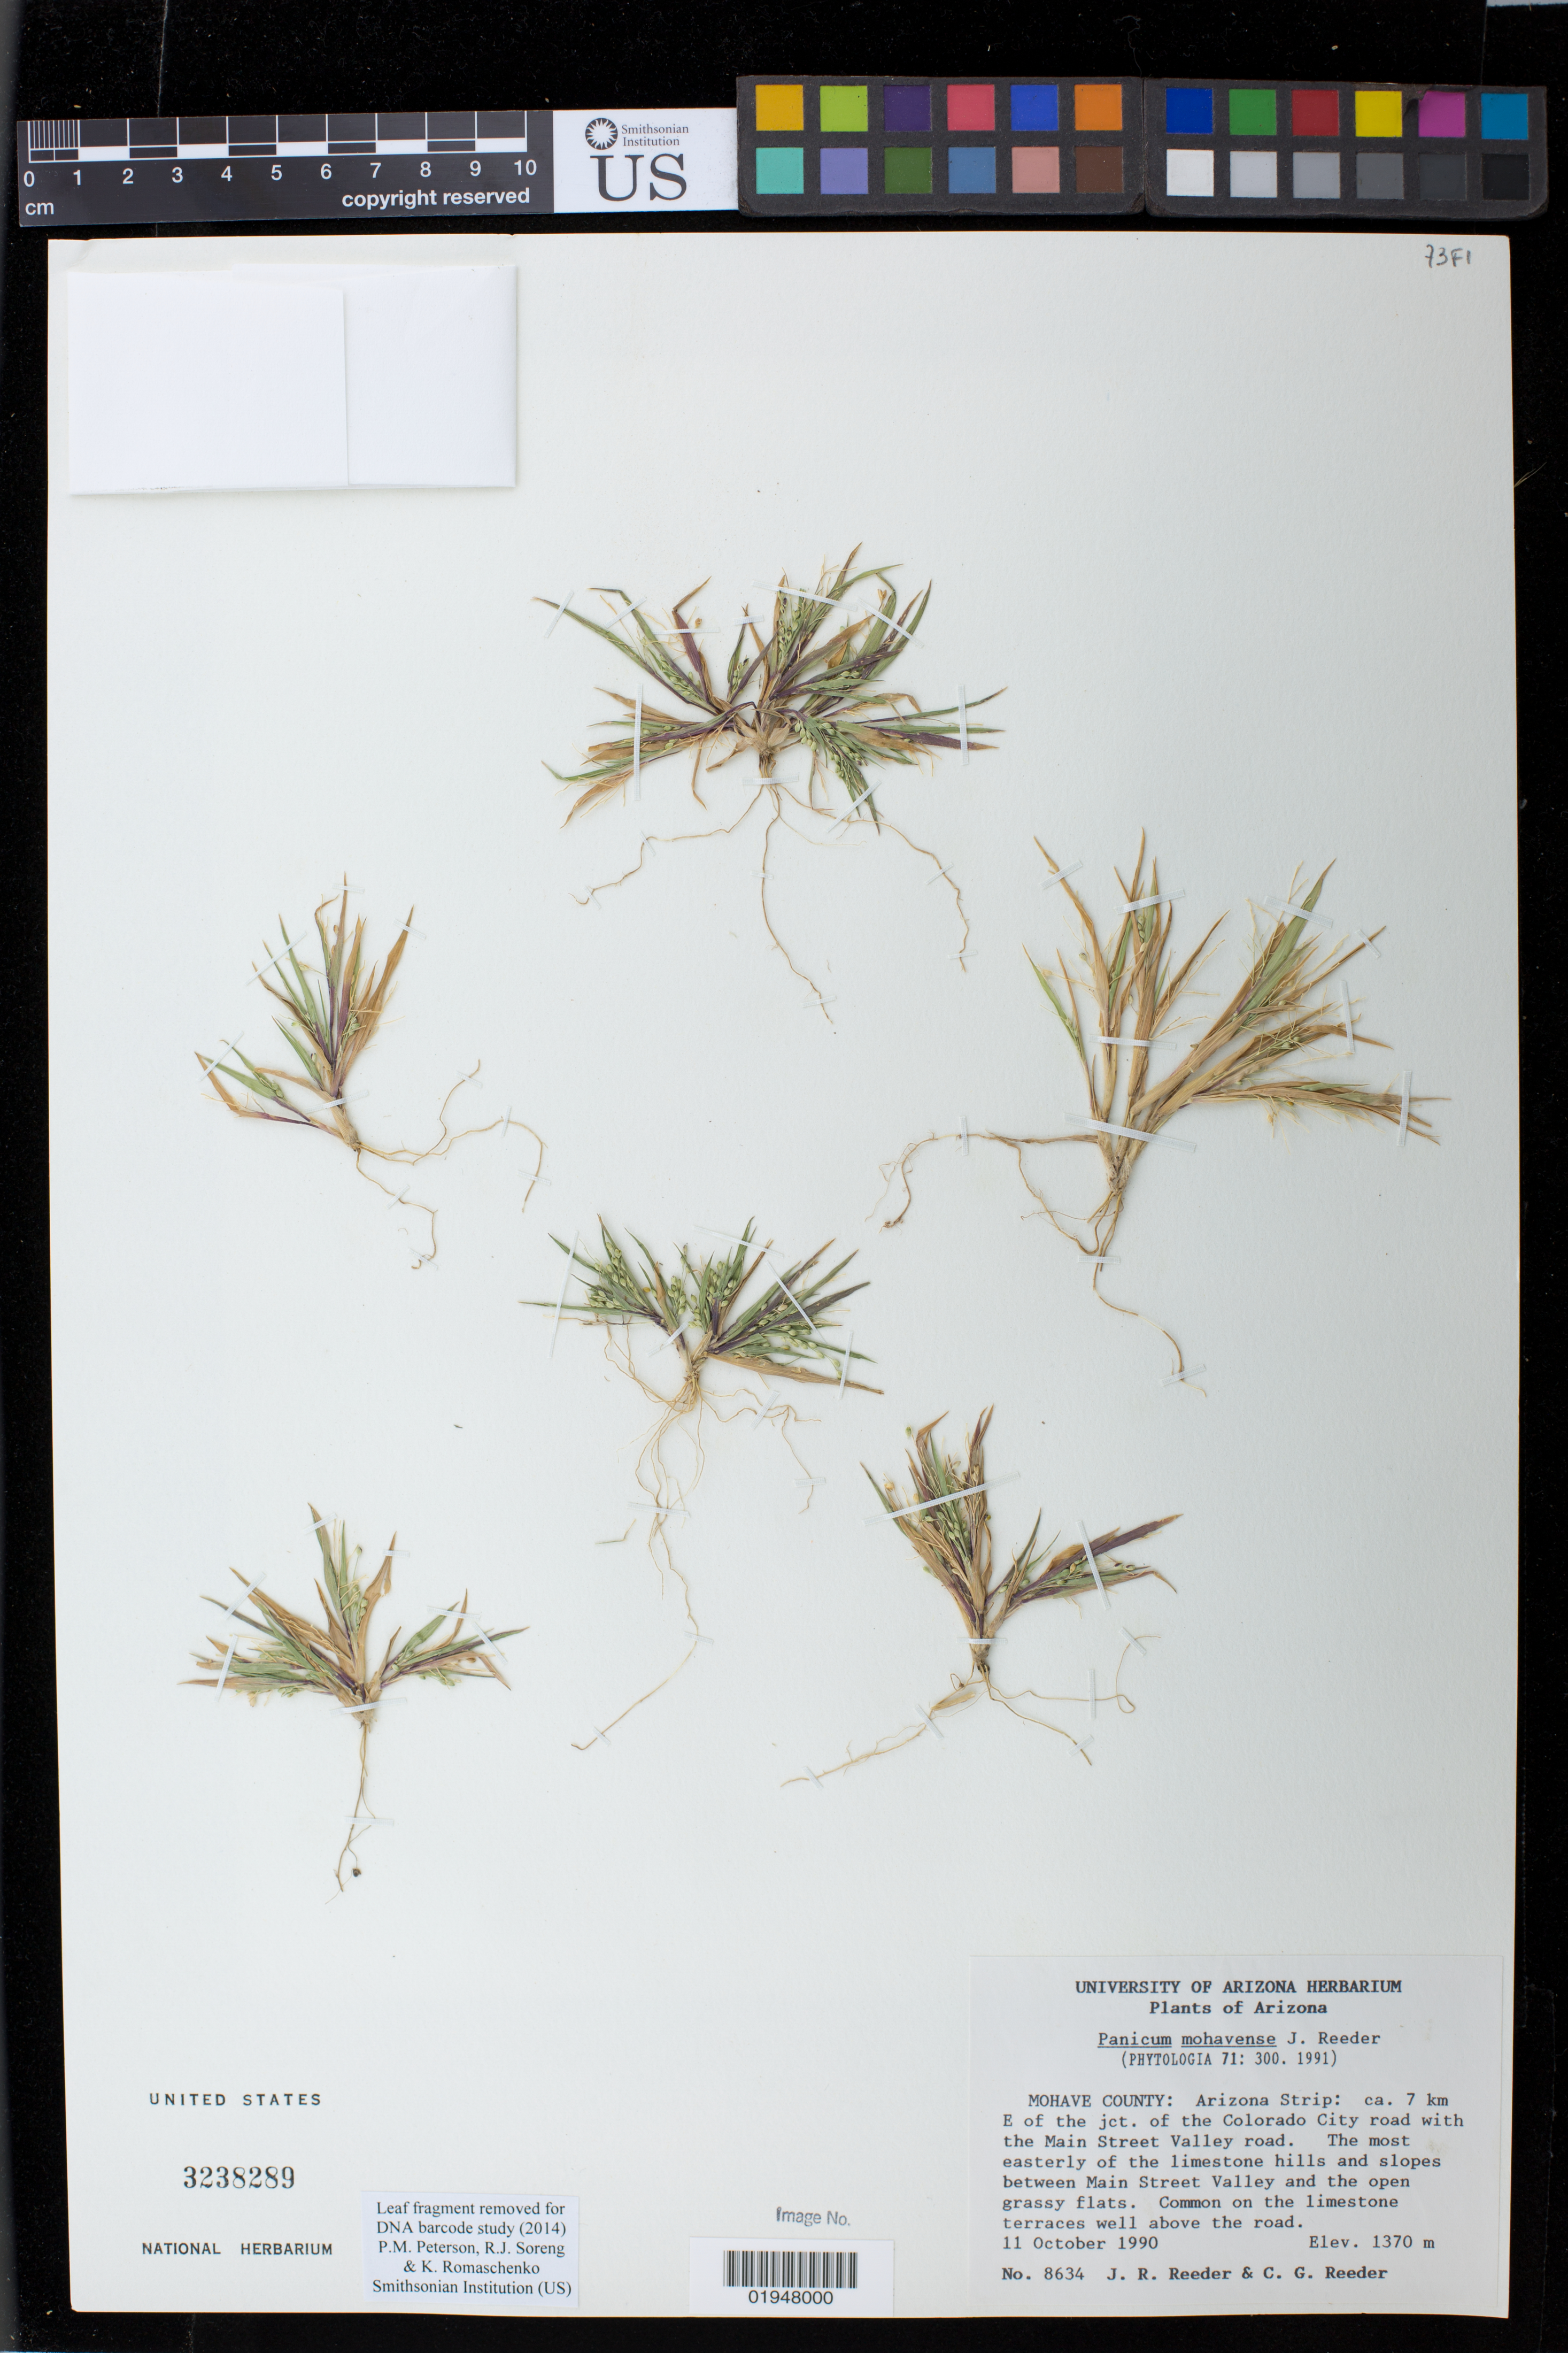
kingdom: Plantae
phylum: Tracheophyta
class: Liliopsida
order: Poales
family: Poaceae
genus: Panicum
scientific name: Panicum mohavense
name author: Reeder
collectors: J. R. Reeder & C. G. Reeder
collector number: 8634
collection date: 1990-10-11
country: United States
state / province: Arizona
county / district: Mohave County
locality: Arizona Strip: ca. 7 km E of the jct. of the Colorado City road with the Main Street Valley road.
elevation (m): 1370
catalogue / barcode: US 3238289